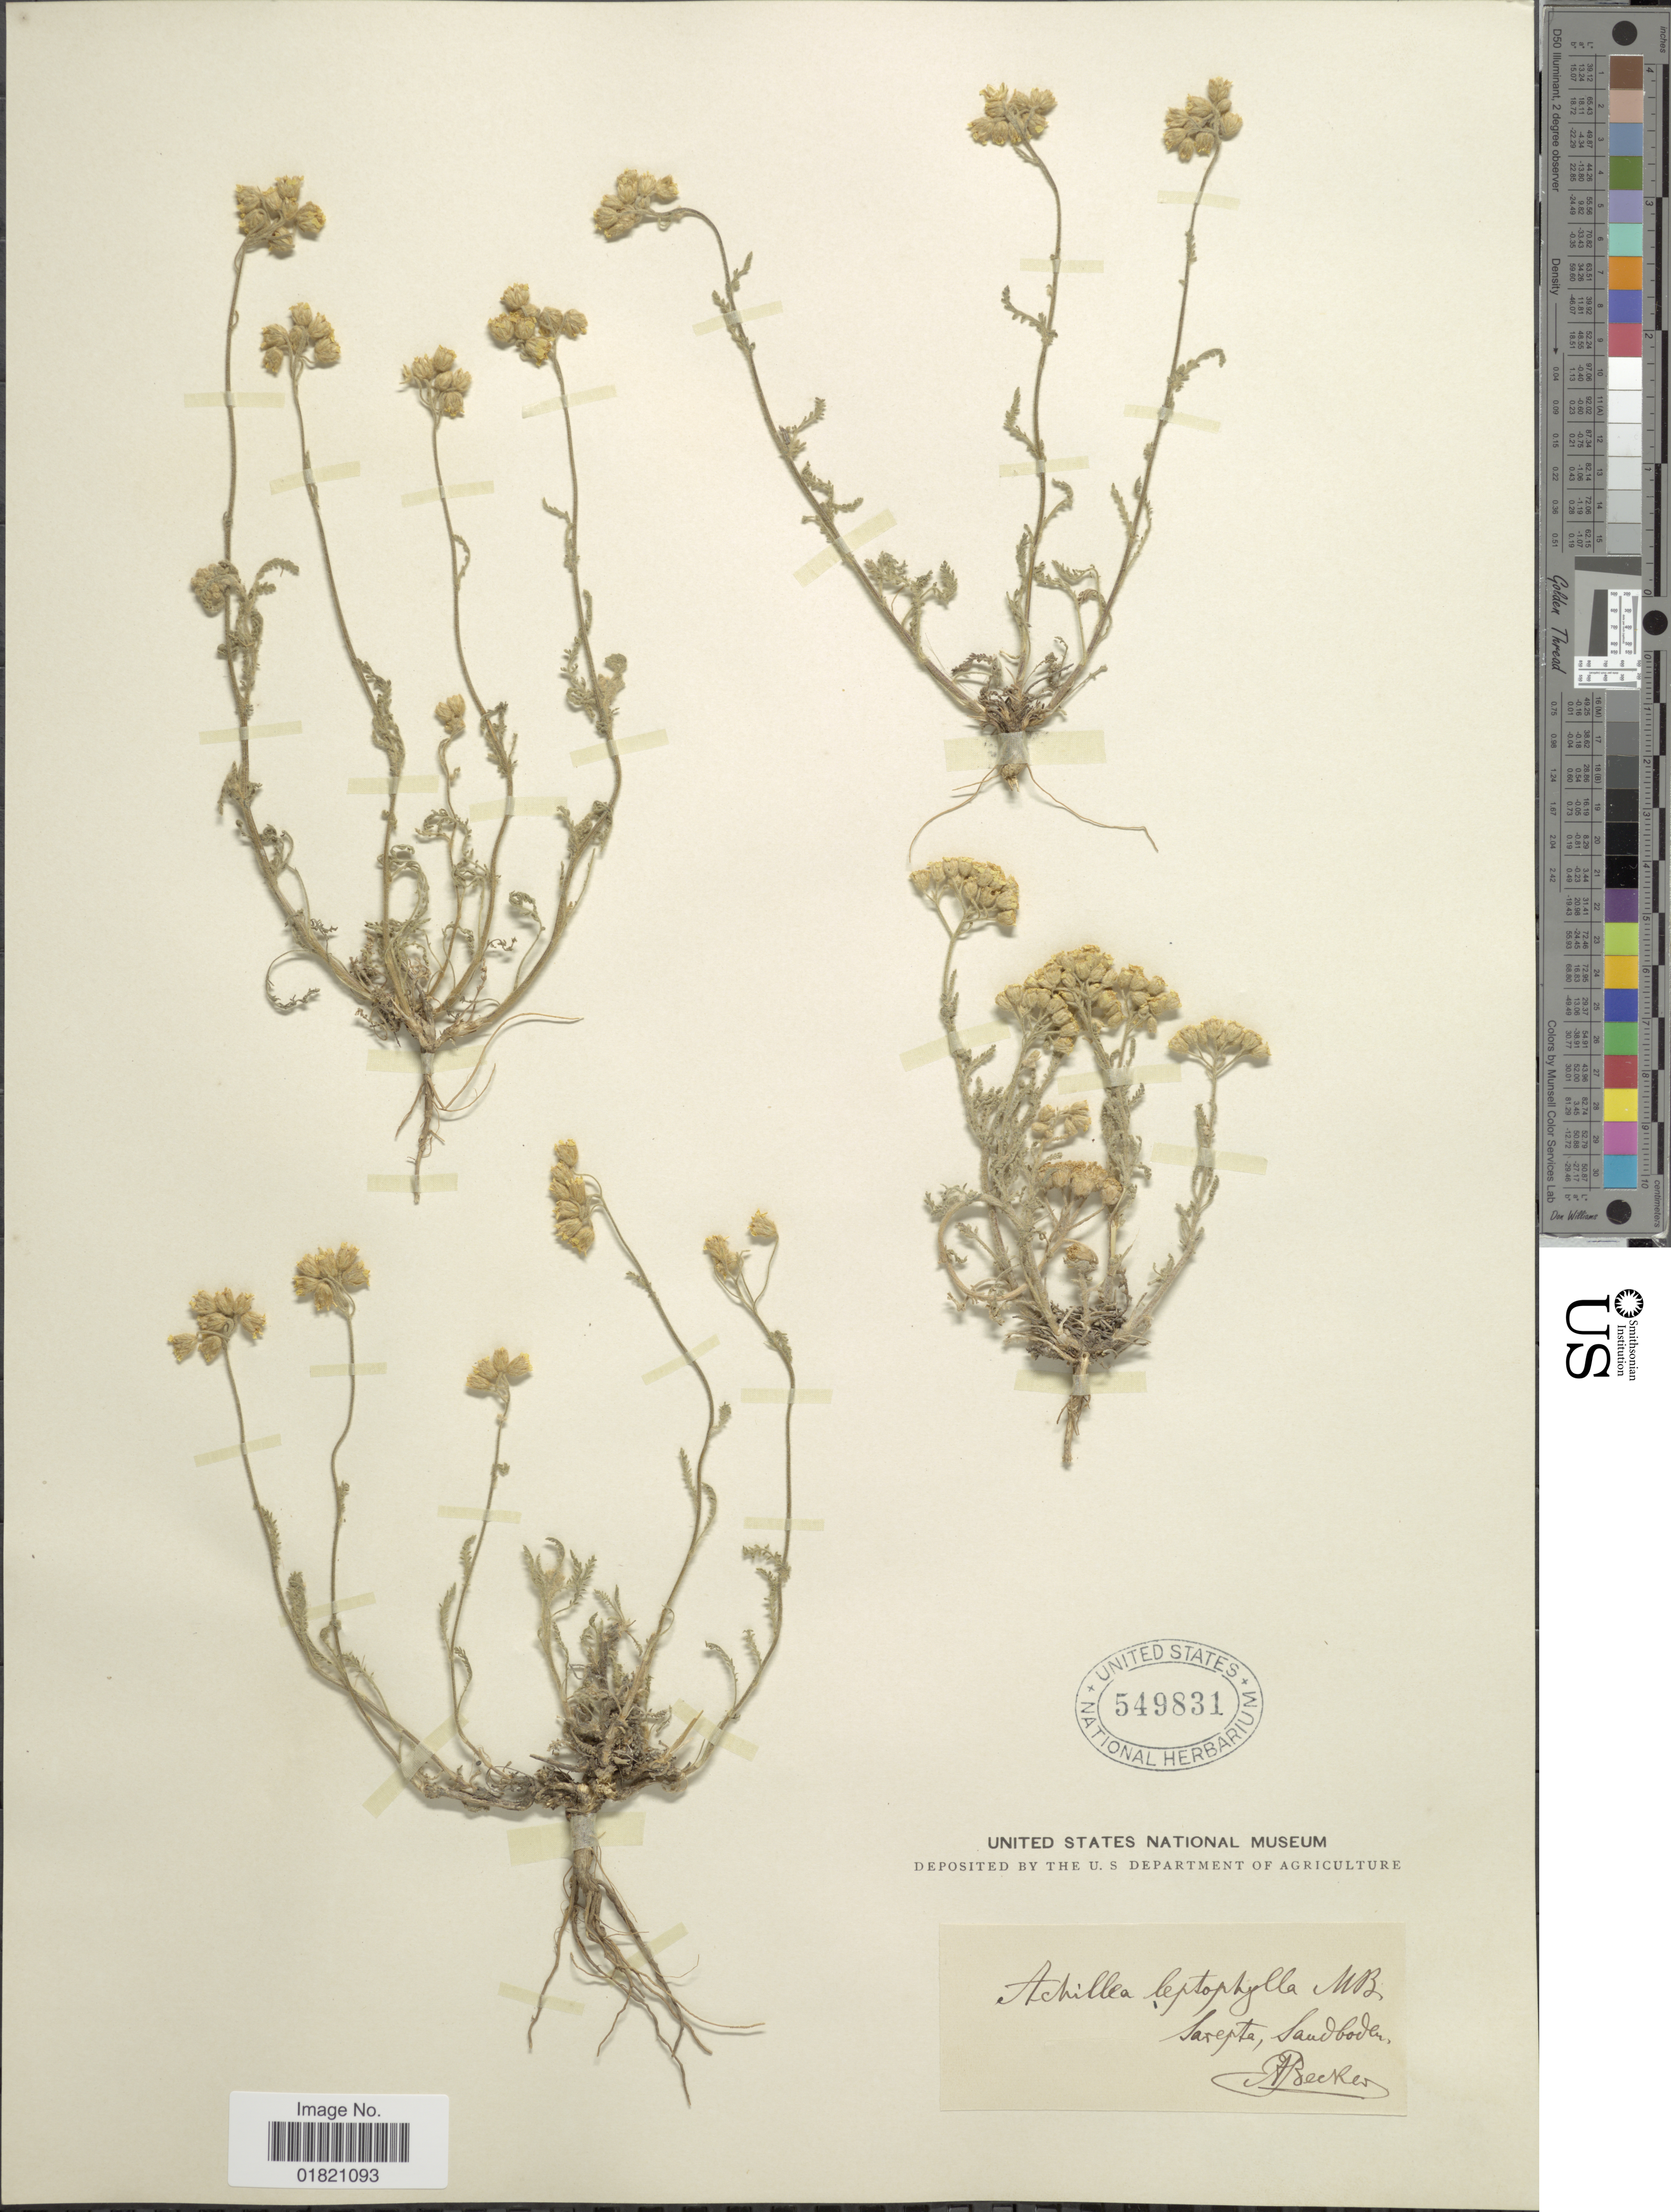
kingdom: Plantae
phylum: Tracheophyta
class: Magnoliopsida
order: Asterales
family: Asteraceae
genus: Achillea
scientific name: Achillea leptophylla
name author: M. Bieb.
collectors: -. Becker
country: Russian Federation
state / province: Volgograd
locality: Sarepta, sandboden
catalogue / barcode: US 549831